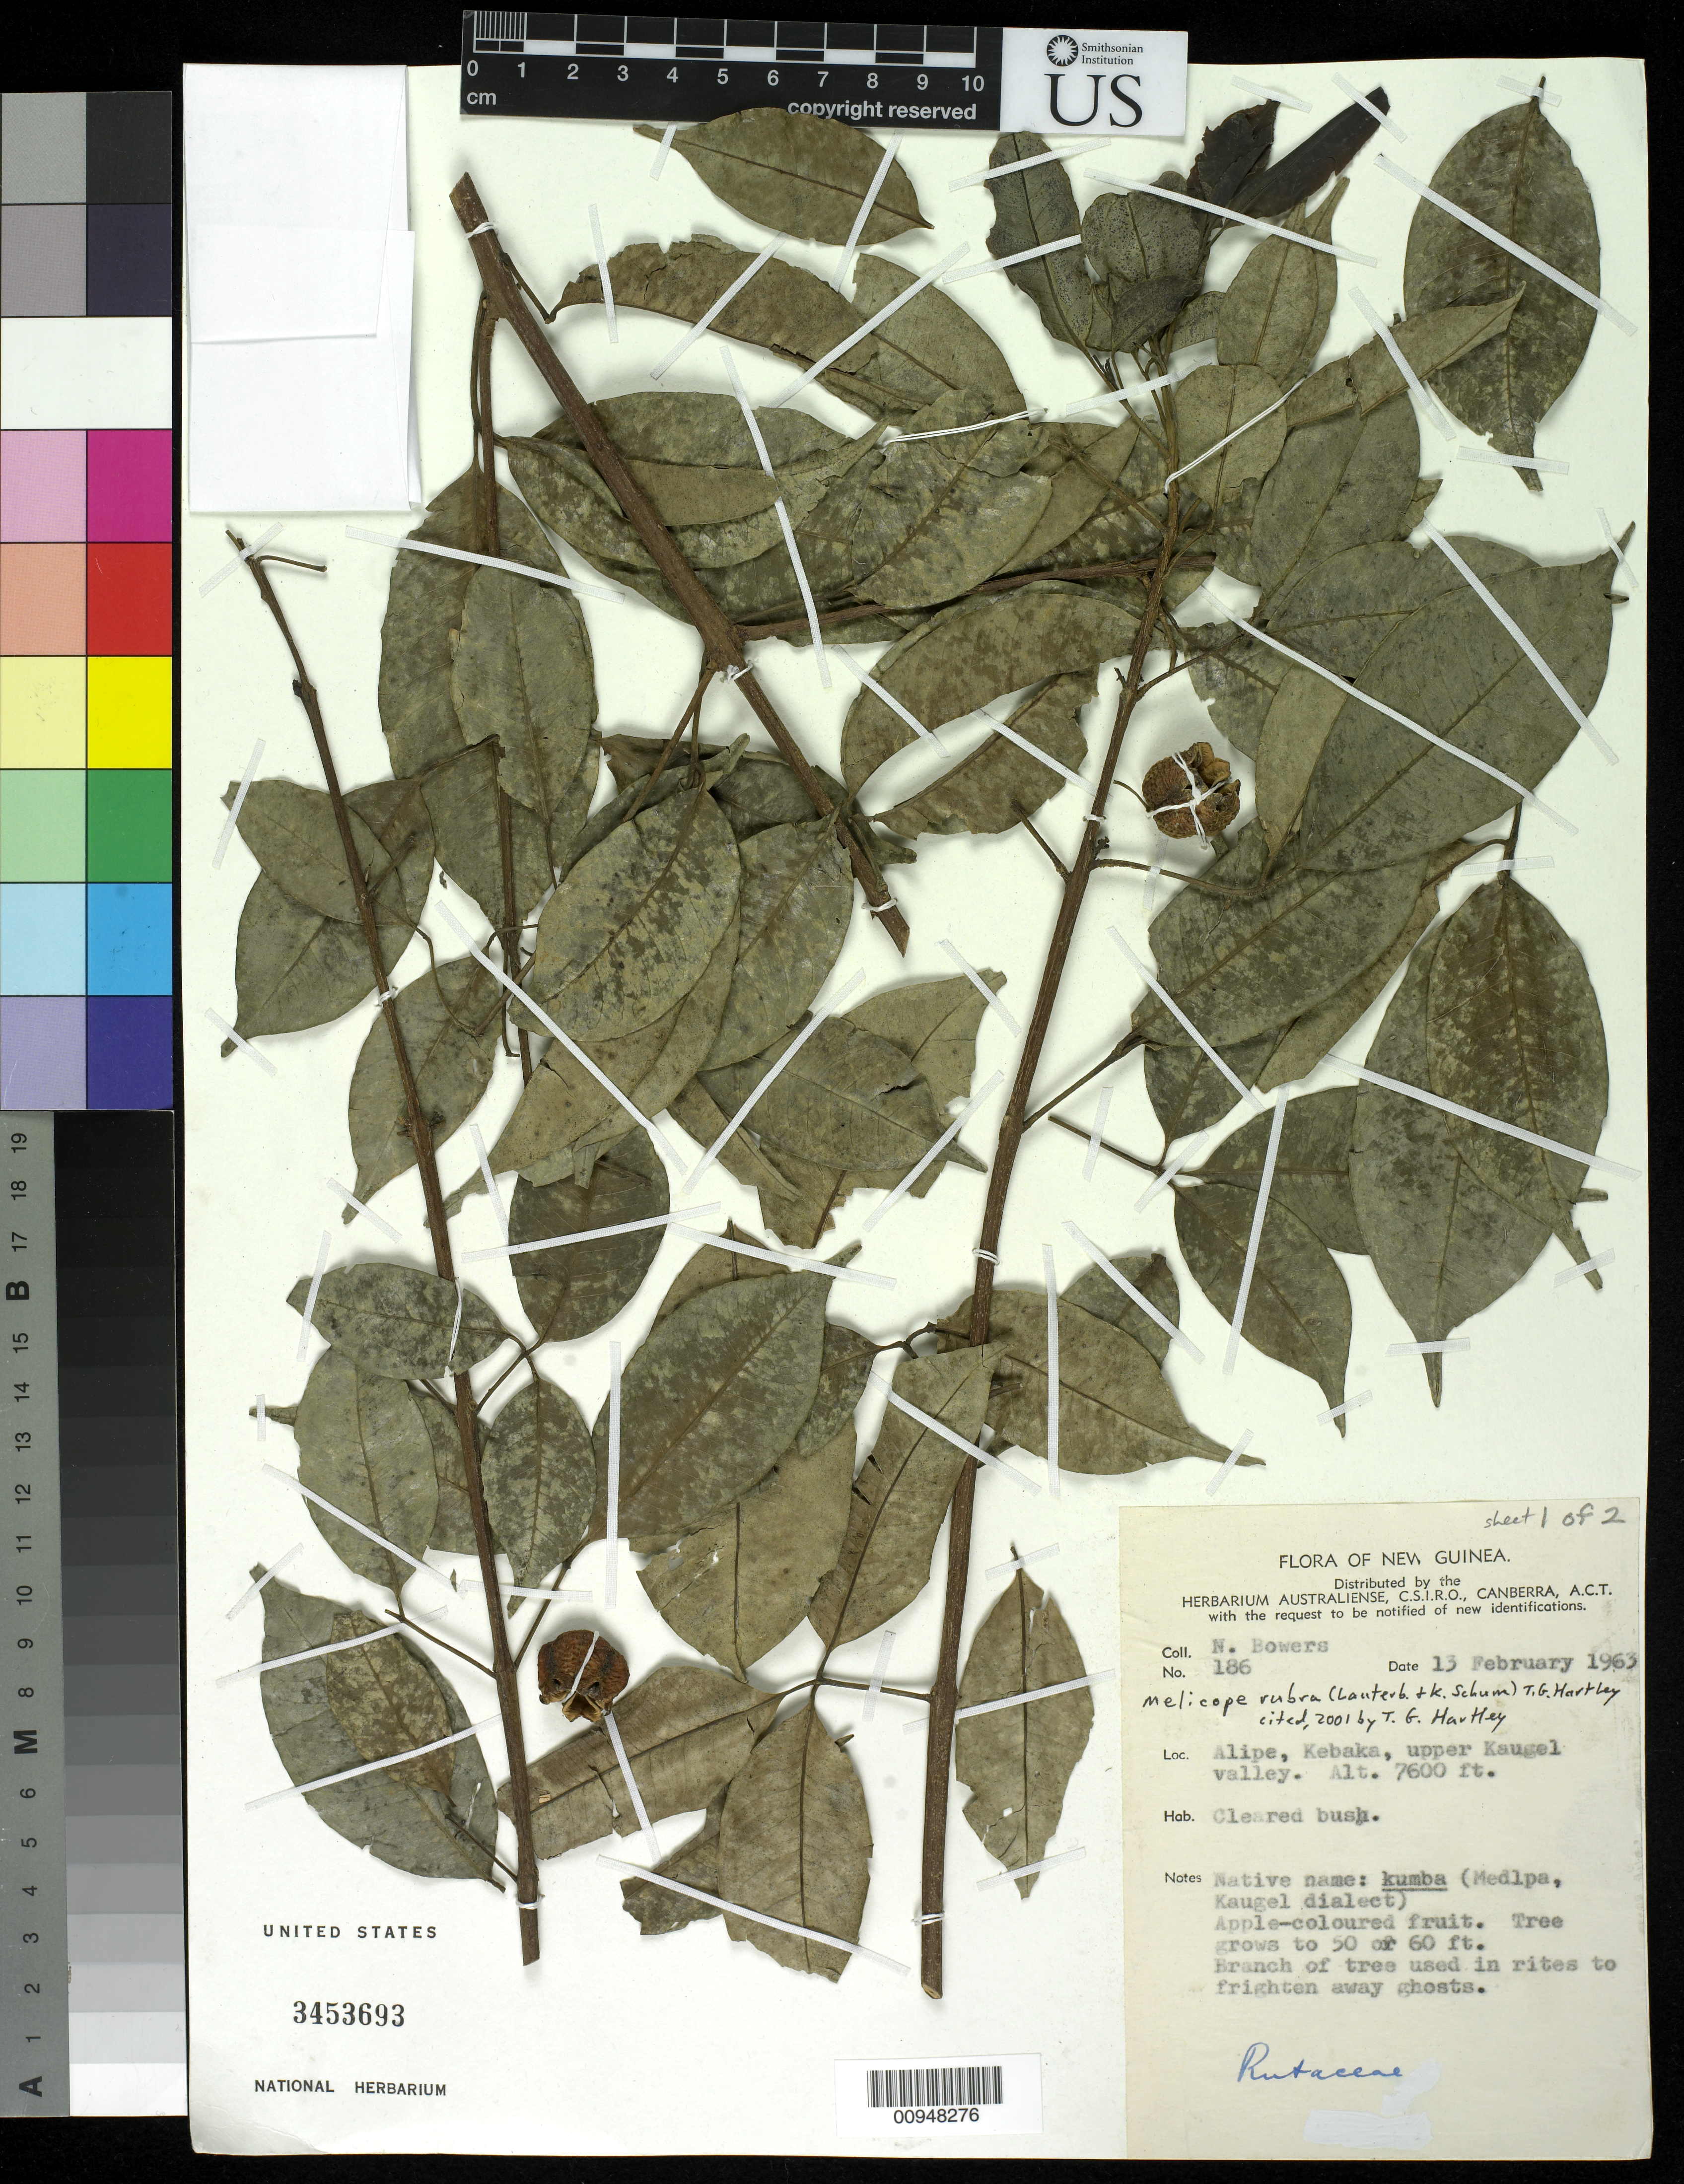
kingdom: Plantae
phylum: Tracheophyta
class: Magnoliopsida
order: Sapindales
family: Rutaceae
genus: Melicope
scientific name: Melicope rubra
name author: (Lauterb. & K. Schum.) T.G. Hartley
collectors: N. Bowers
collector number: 186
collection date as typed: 13 Feb 1963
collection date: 1963-02-13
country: Papua New Guinea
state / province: Western Highlands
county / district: Mount Hagen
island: New Guinea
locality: Alipe, Kebaka, upper Kaugel valley.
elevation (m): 2316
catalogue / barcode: US 3453693